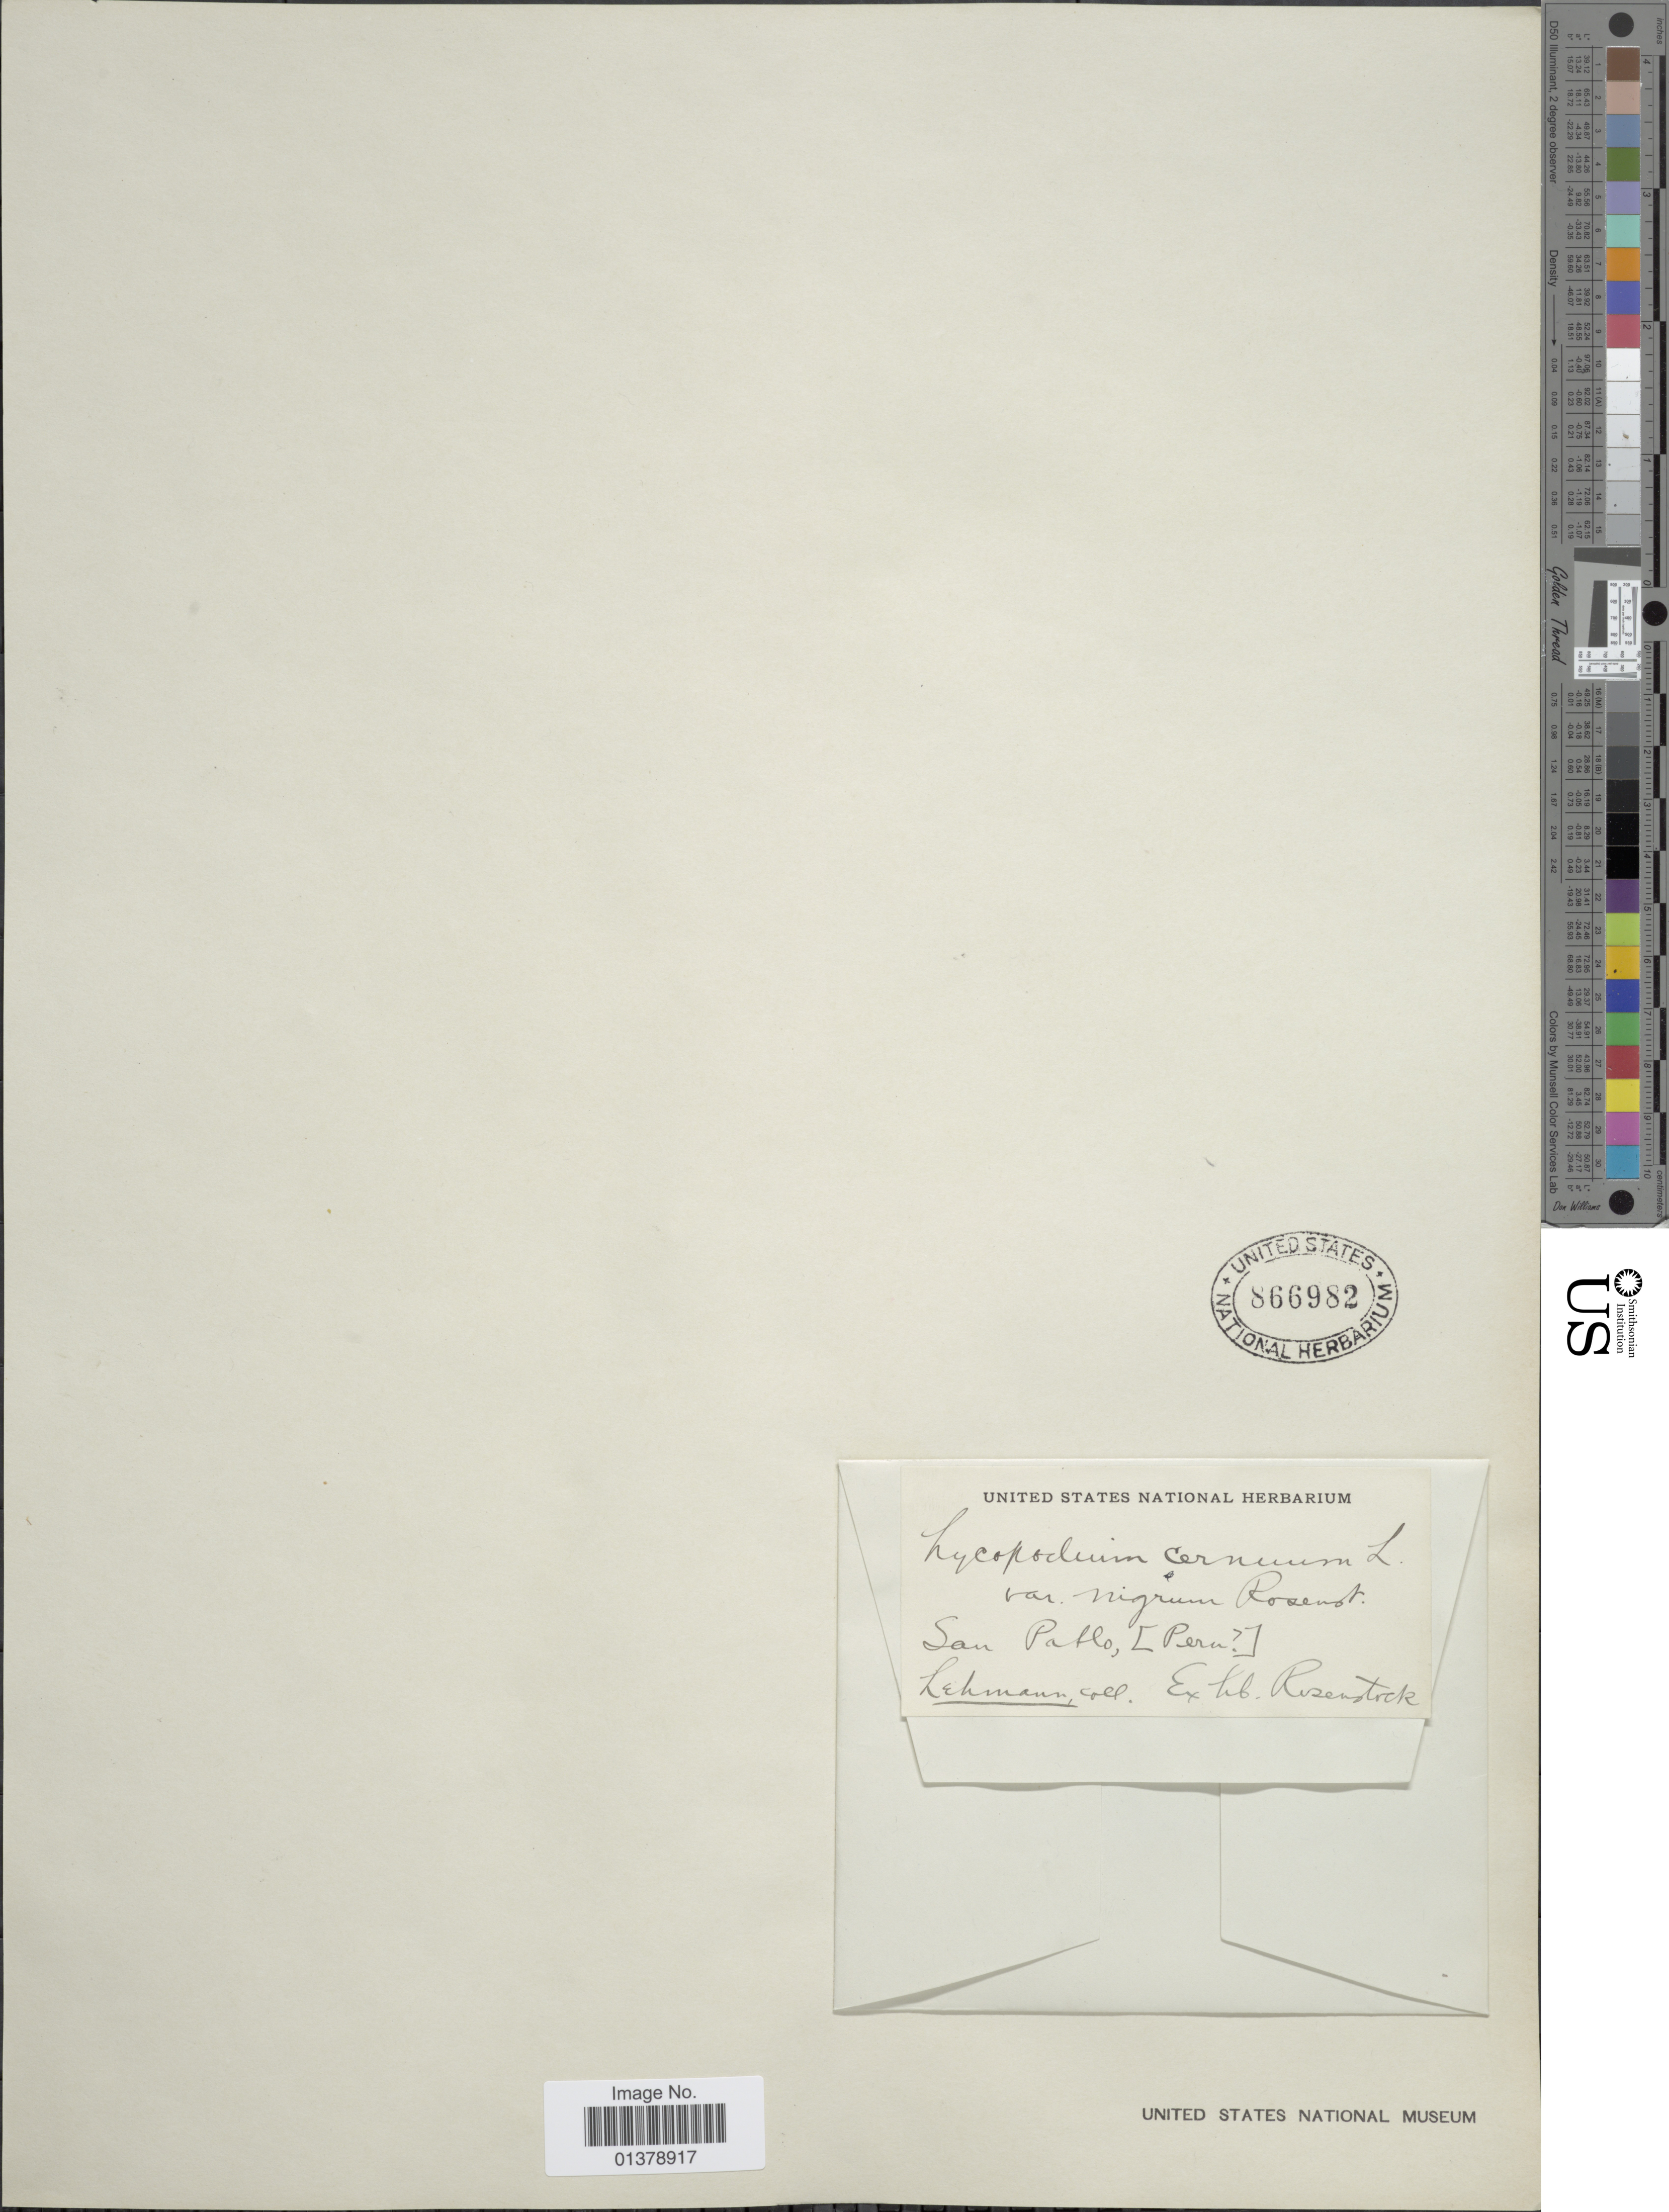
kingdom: Plantae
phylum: Tracheophyta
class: Lycopodiopsida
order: Lycopodiales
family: Lycopodiaceae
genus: Palhinhaea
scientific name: Palhinhaea cernua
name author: (L.) Vasc. & Franco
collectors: -. Lehmann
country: Peru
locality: San Pablo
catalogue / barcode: US 866982